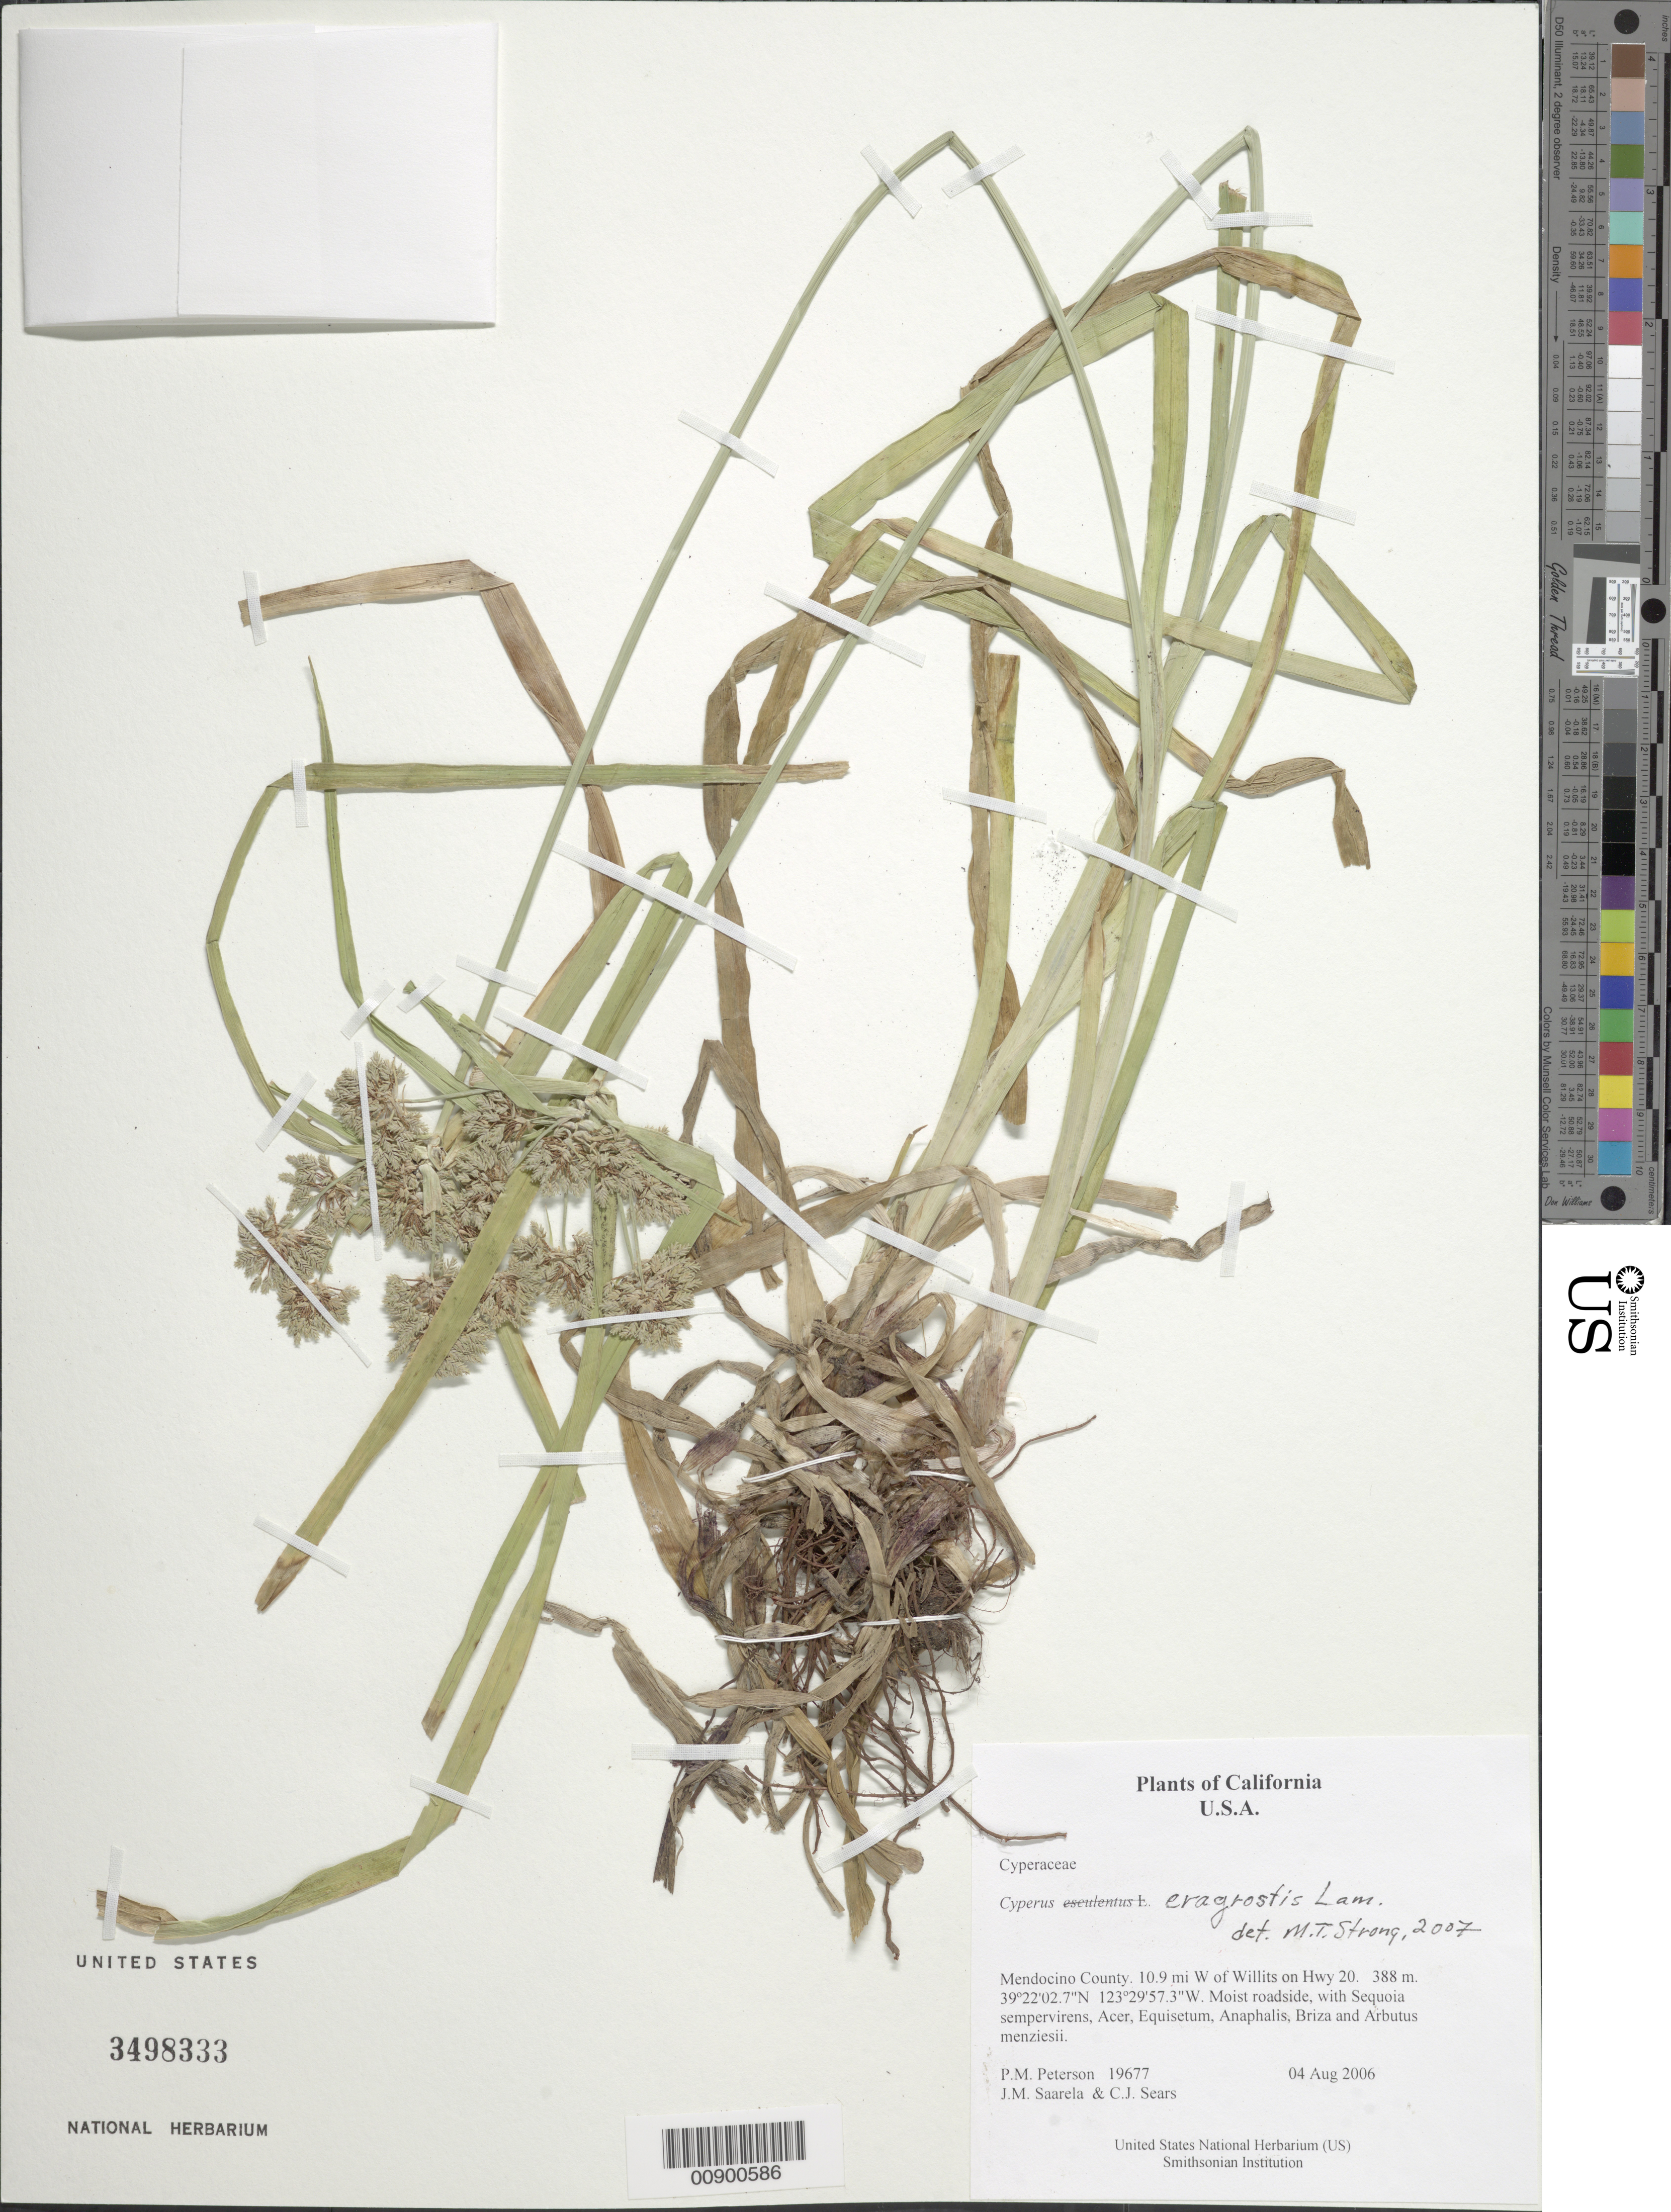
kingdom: Plantae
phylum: Tracheophyta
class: Liliopsida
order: Poales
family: Cyperaceae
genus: Cyperus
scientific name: Cyperus eragrostis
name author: Lam.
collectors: P. M. Peterson, J. Saarela & C. Sears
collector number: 19677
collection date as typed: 04 Aug 2006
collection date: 2006-08-04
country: United States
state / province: California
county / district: Mendocino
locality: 10.9 mi W of Willits on Hwy 20.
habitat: Moist roadside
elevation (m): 388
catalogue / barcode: US 3498333